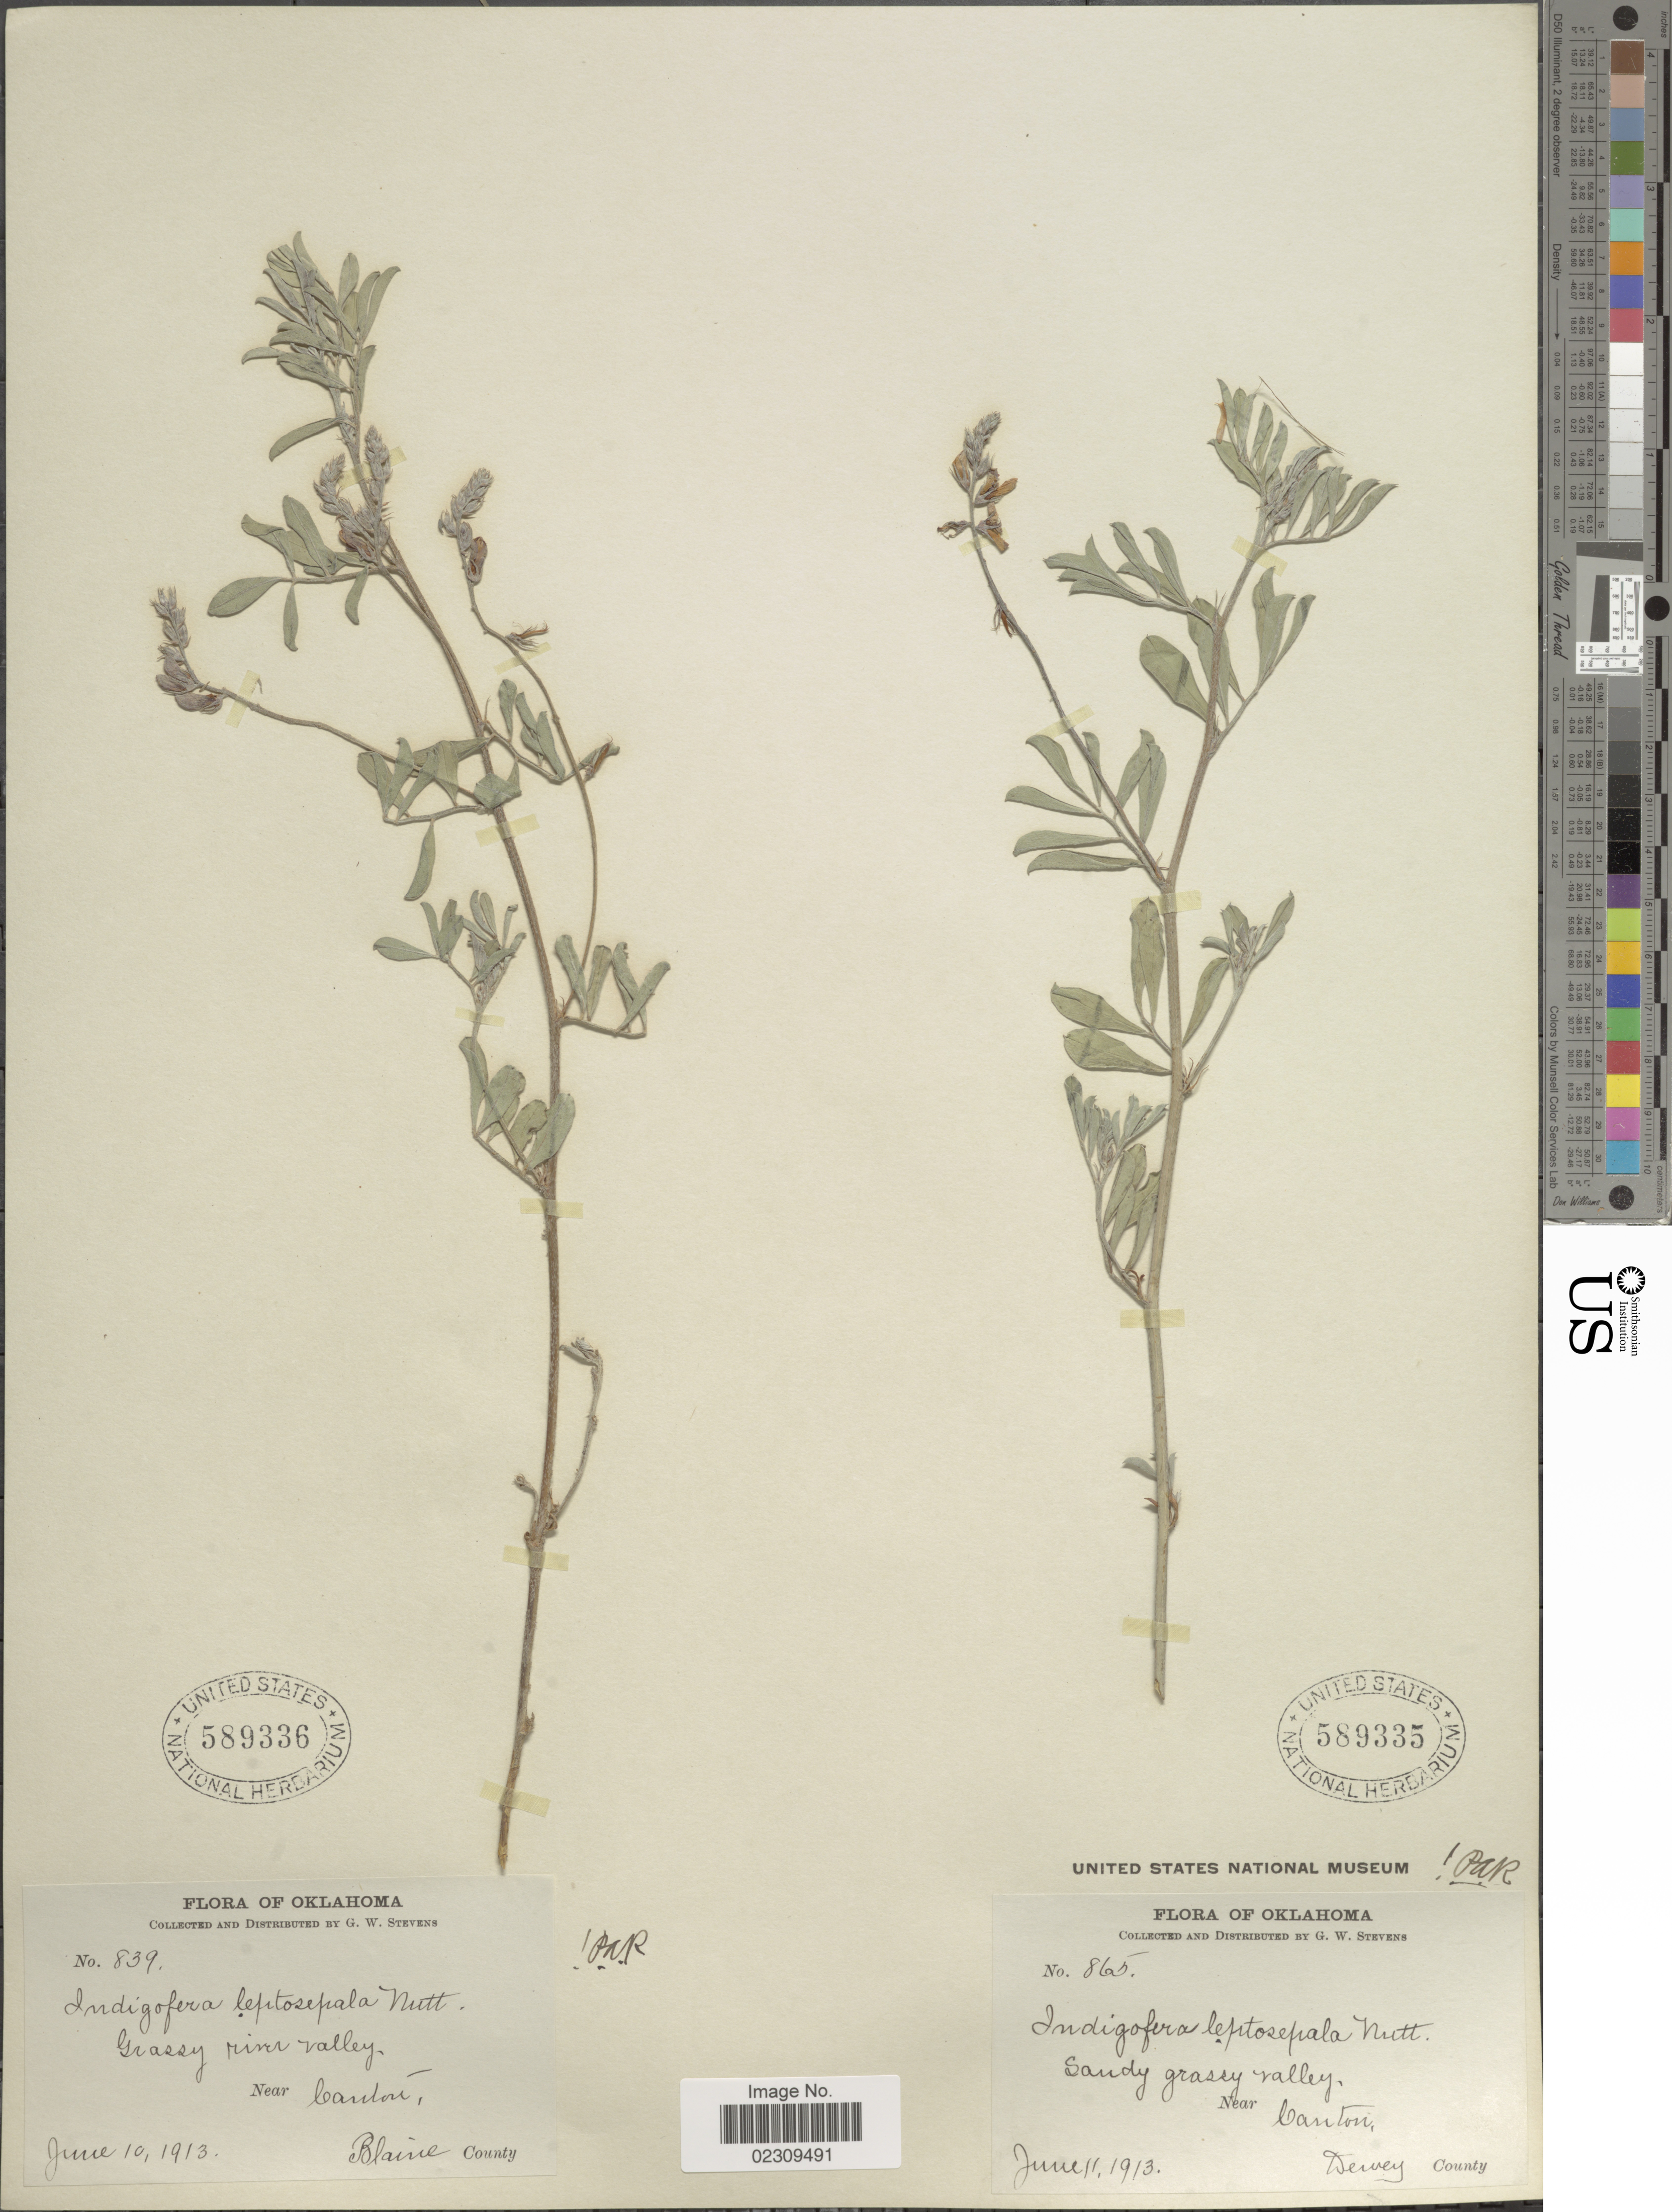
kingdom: Plantae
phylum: Tracheophyta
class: Magnoliopsida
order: Fabales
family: Fabaceae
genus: Indigofera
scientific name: Indigofera leptosepala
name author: Nutt.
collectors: G. W. Stevens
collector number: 839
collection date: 1913-06-10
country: United States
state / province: Oklahoma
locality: Near Canton, Blaine County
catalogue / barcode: US 589336